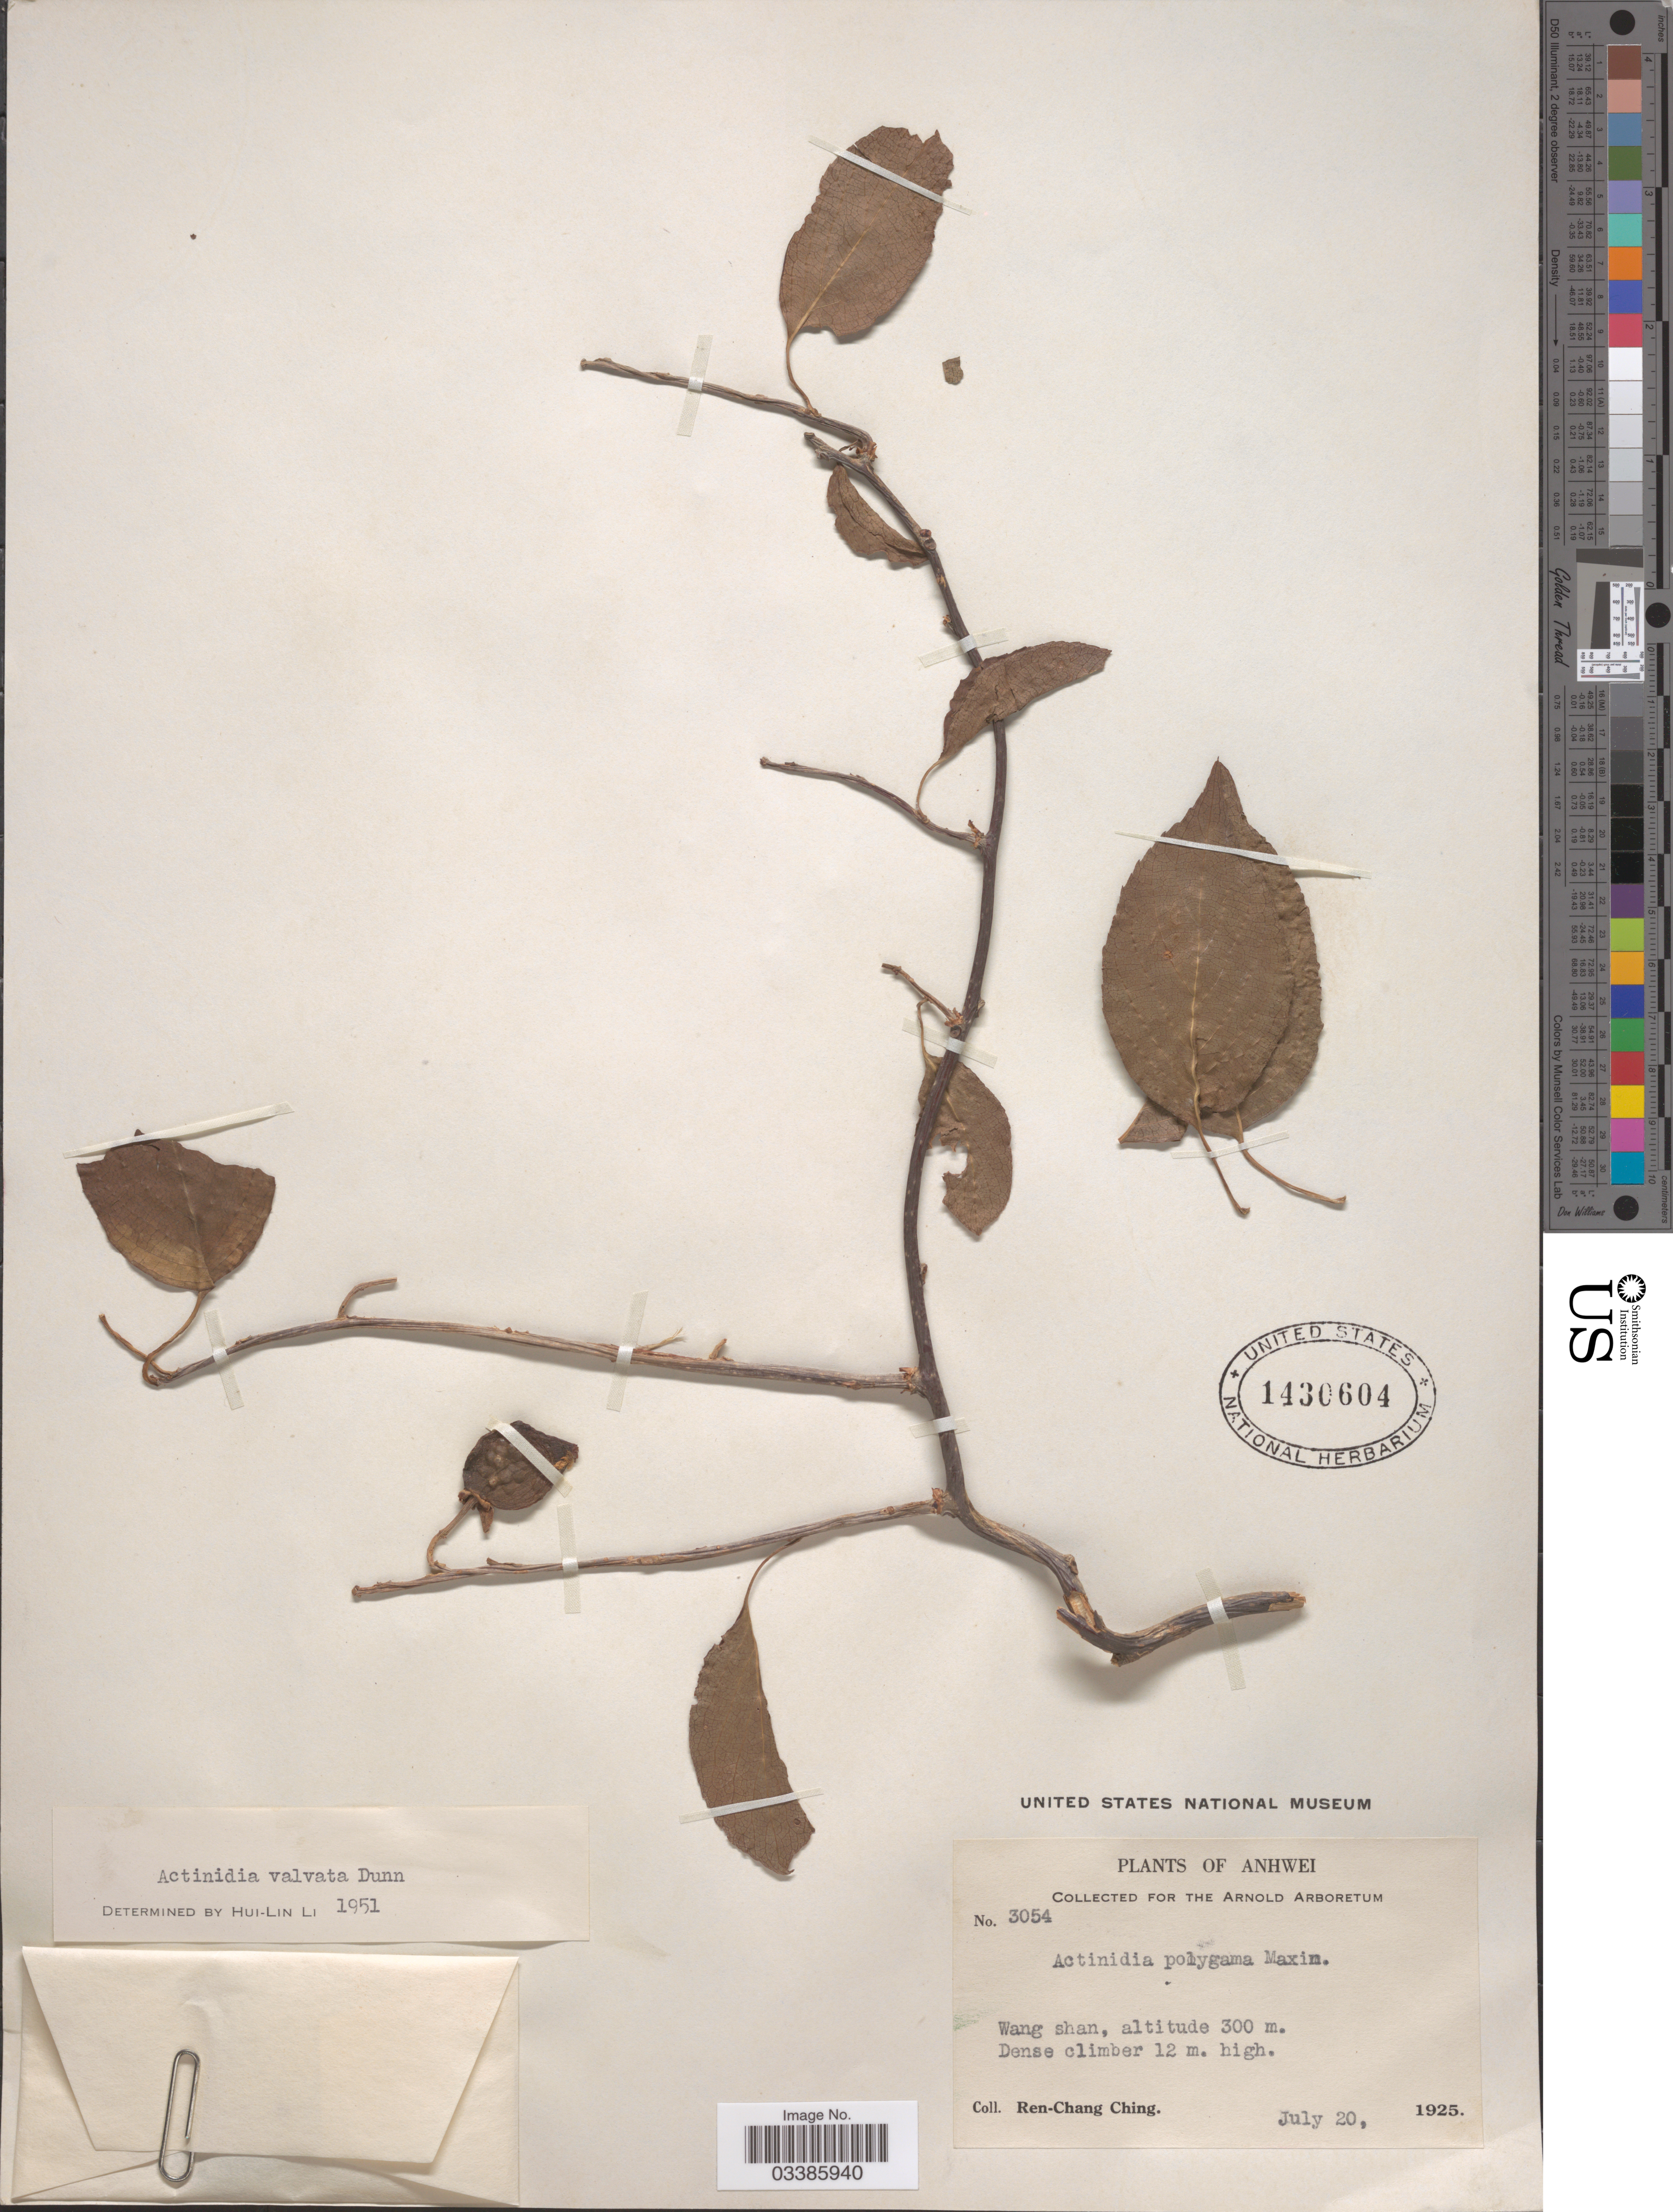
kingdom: Plantae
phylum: Tracheophyta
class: Magnoliopsida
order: Ericales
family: Actinidiaceae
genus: Actinidia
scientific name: Actinidia valvata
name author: Dunn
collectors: R. C. Ching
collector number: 3054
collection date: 1925-07-20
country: China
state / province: Anhui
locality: Anhwei. Wang shan.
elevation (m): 300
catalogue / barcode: US 1430604